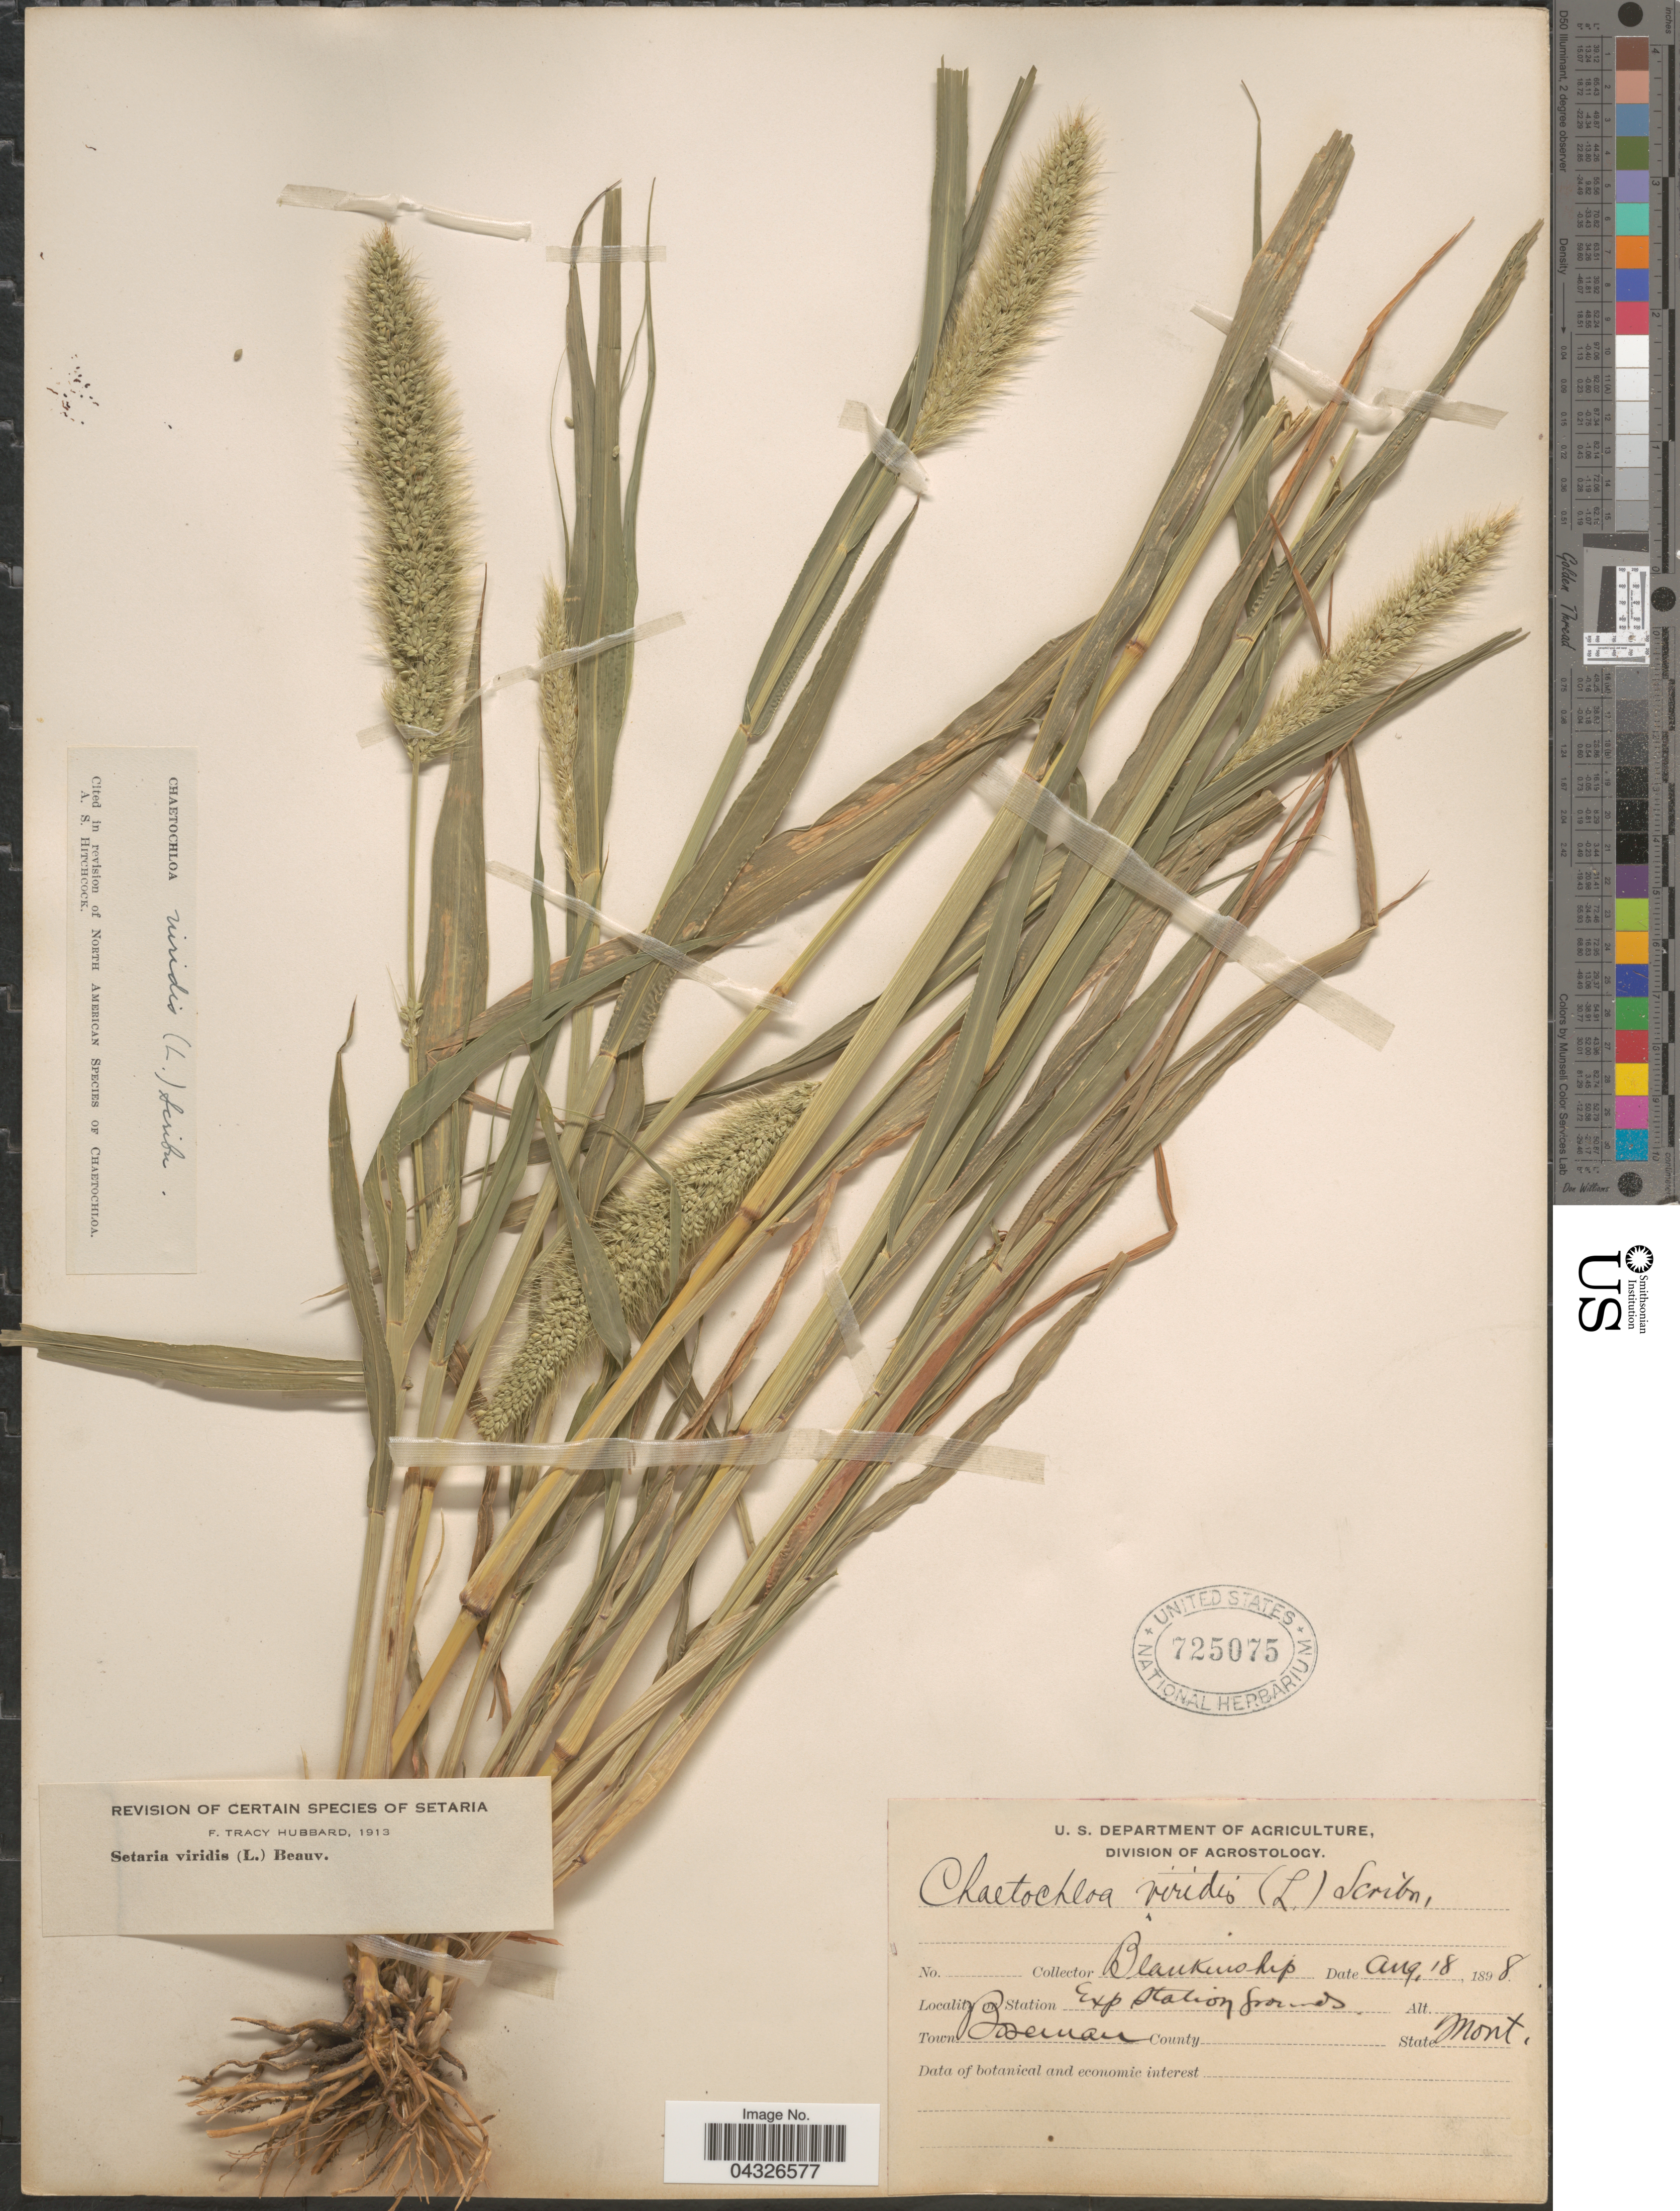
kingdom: Plantae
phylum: Tracheophyta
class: Liliopsida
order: Poales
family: Poaceae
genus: Setaria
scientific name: Setaria viridis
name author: (L.) P. Beauv.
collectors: Blankinship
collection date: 1898-08-18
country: United States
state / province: Montana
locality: Exp Station Grounds. Town Boseman.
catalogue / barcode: US 725075